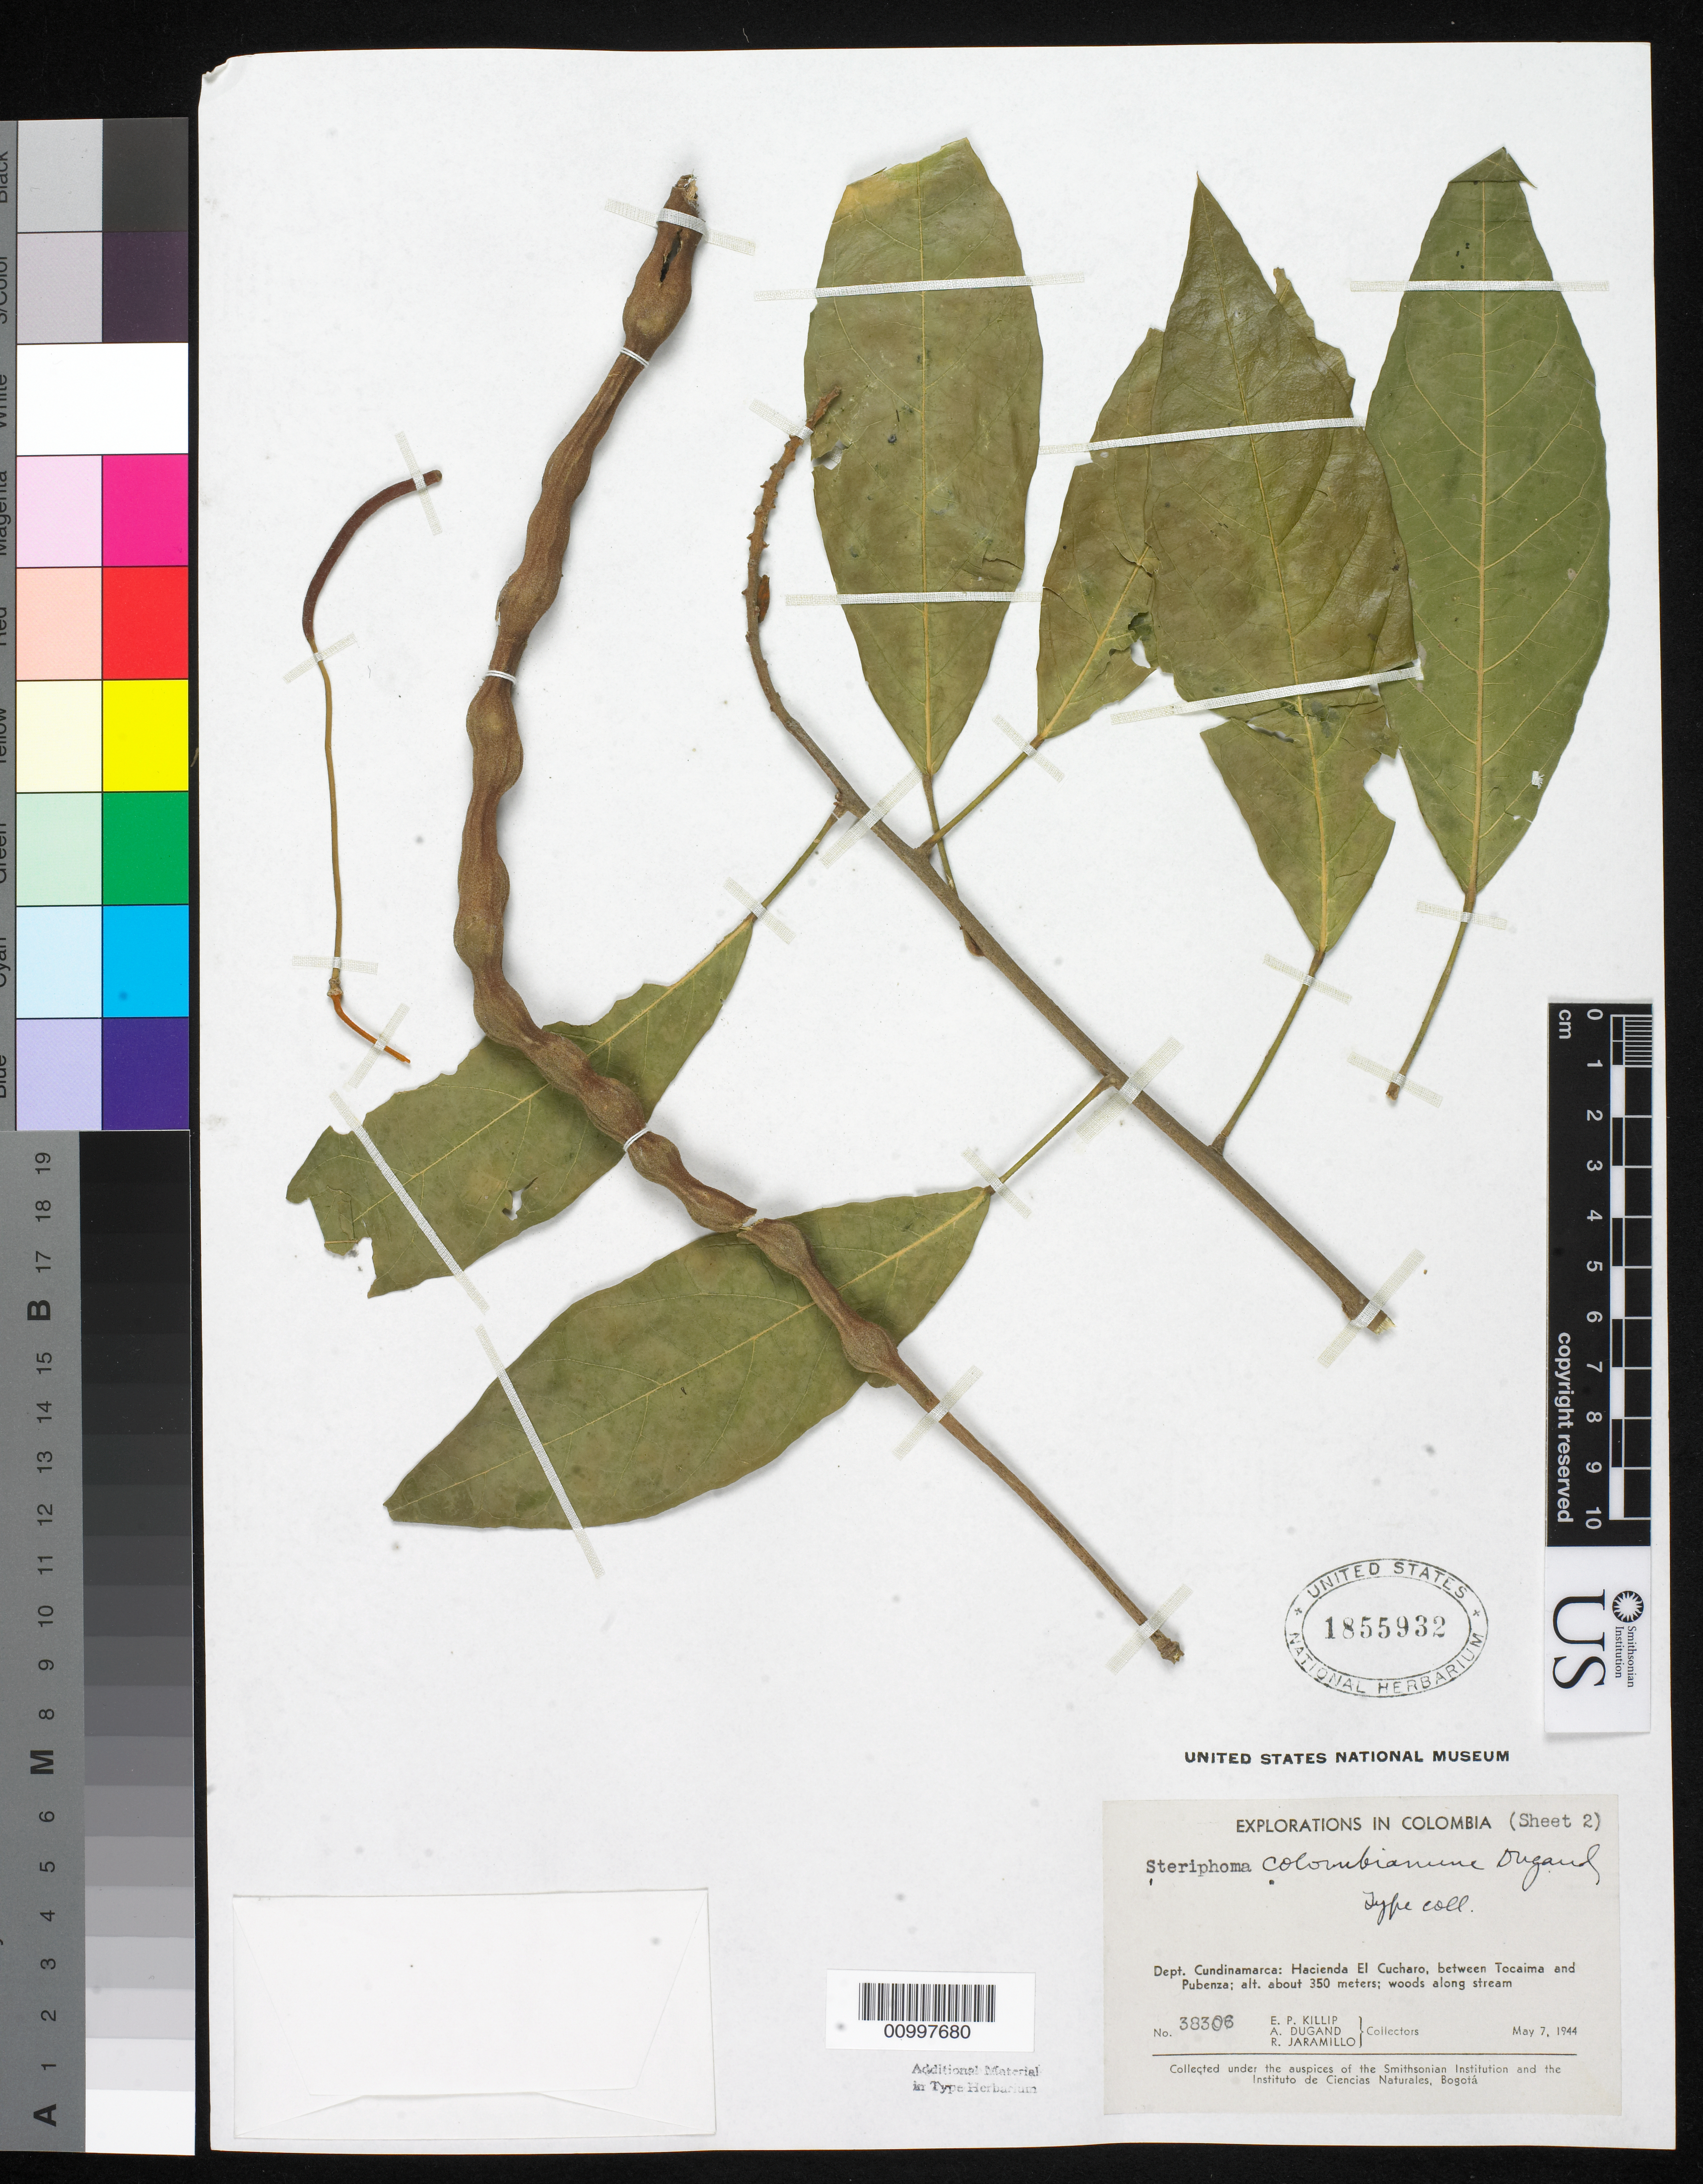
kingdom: Plantae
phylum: Tracheophyta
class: Magnoliopsida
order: Brassicales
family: Capparaceae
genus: Steriphoma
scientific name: Steriphoma colombianum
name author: Dugand G.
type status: Isotype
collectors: E. P. Killip, A. Dugand G. & R. Jaramillo M.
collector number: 38306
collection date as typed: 07 May 1944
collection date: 1944-05-07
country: Colombia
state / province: Cundinamarca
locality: Hacienda El Cucharo, between Tocaima and Pubenza.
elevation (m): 350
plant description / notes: Protologue cites collection date as 8 May 1944 and elevation as 380-400 m.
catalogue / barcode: US 1855932